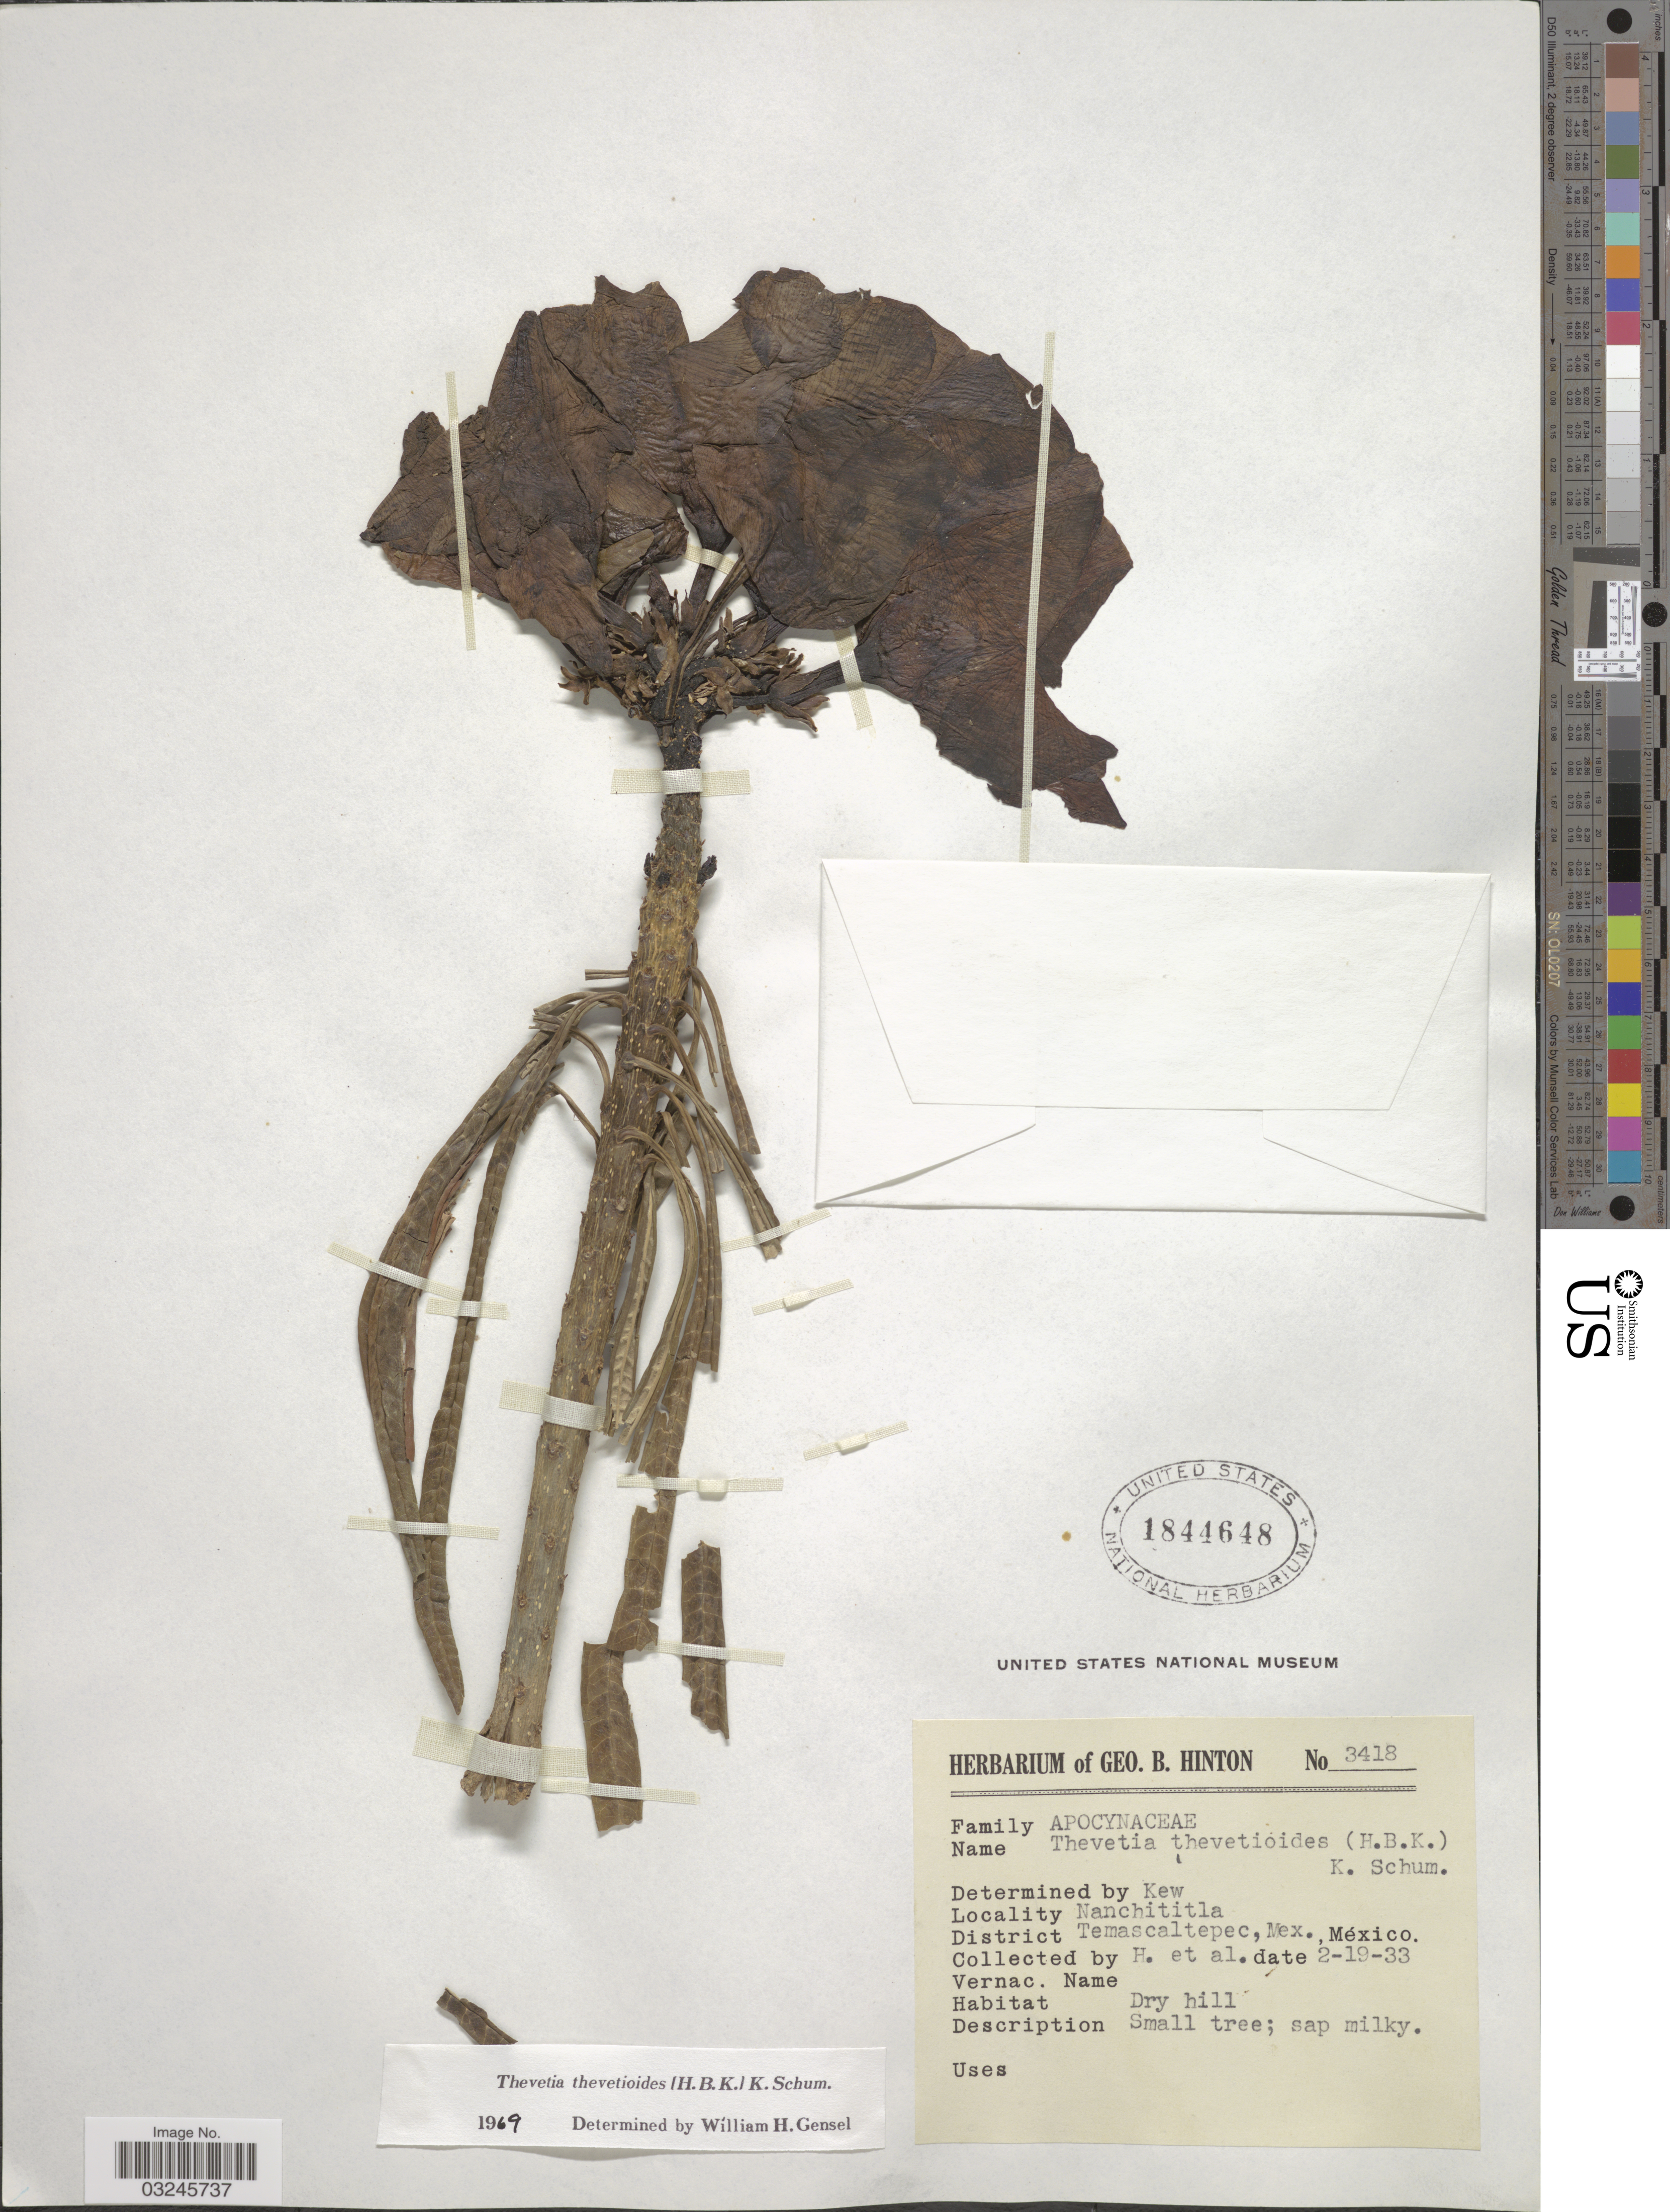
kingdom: Plantae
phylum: Tracheophyta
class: Magnoliopsida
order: Gentianales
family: Apocynaceae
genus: Thevetia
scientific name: Thevetia thevetioides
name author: (Kunth) K. Schum.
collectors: G. B. Hinton & et al.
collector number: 3418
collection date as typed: Transcribed d/m/y: 19/2/33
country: Mexico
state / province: México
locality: Nanchititla, District Temascaltepec, Mex., México.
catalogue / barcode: US 1844648